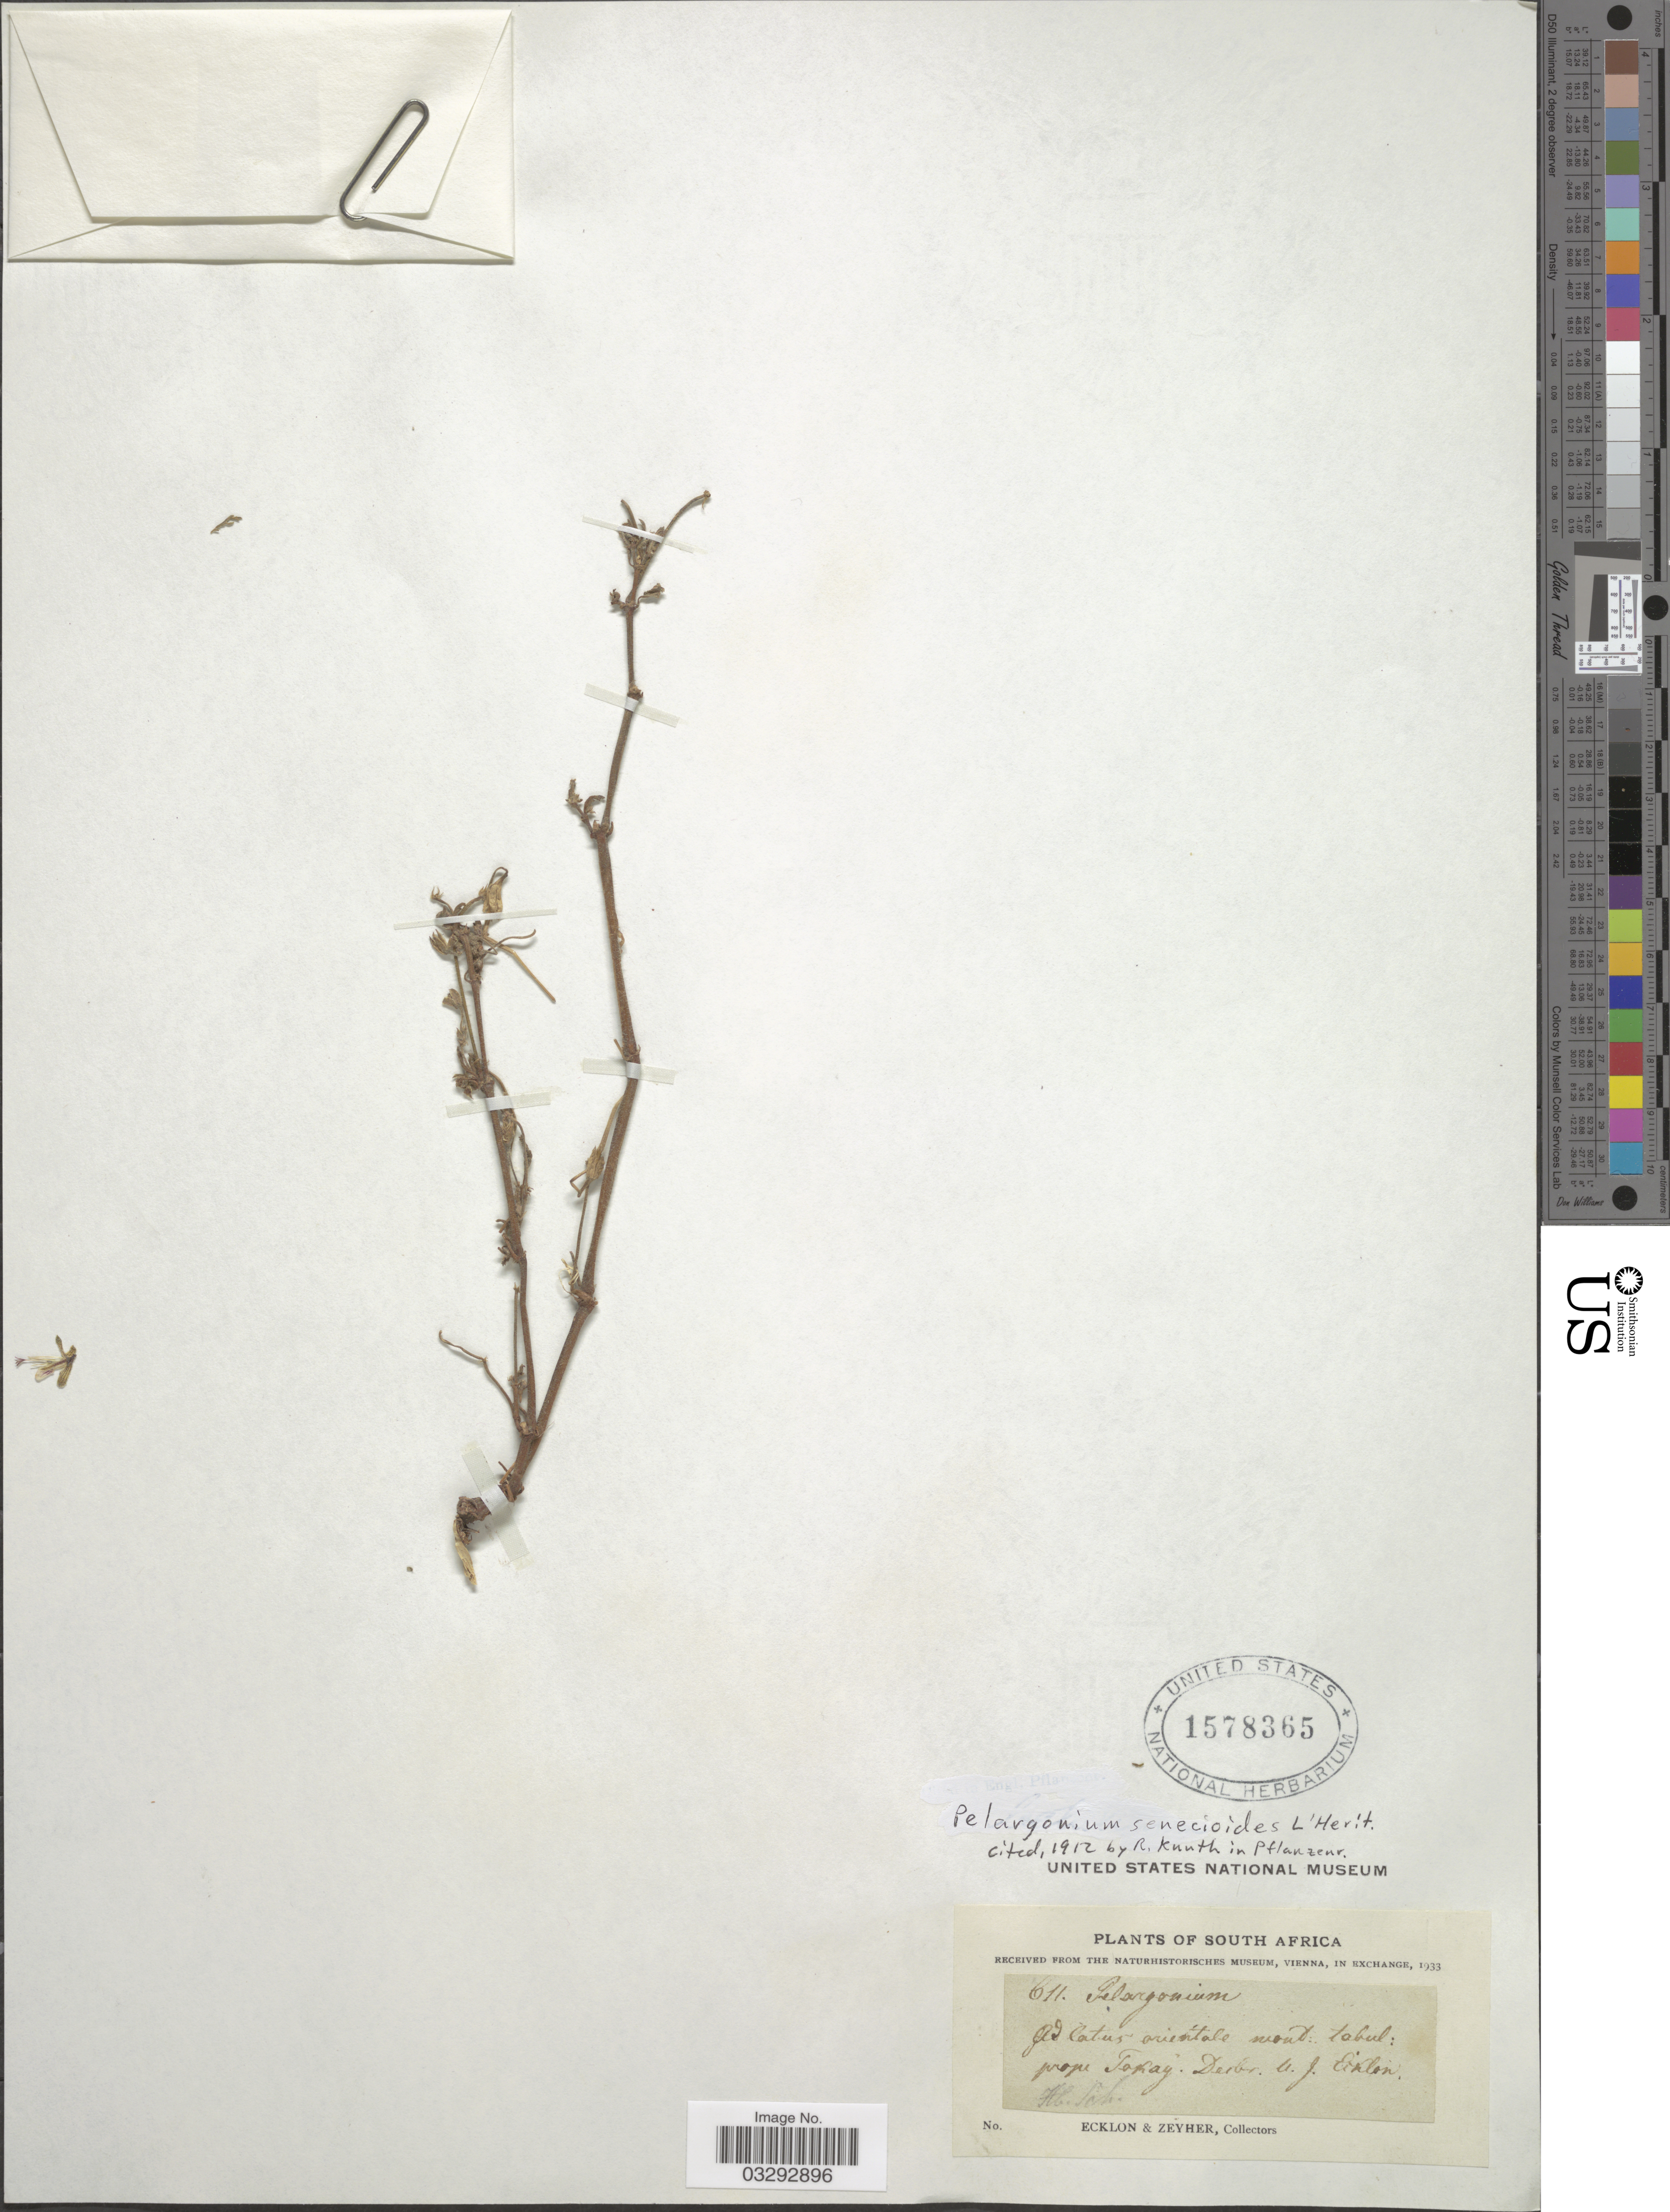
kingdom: Plantae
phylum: Tracheophyta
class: Magnoliopsida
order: Geraniales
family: Geraniaceae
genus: Pelargonium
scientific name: Pelargonium senecioides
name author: L'Hér.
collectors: -. Ecklon & -. Zeyher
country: South Africa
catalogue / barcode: US 1578365